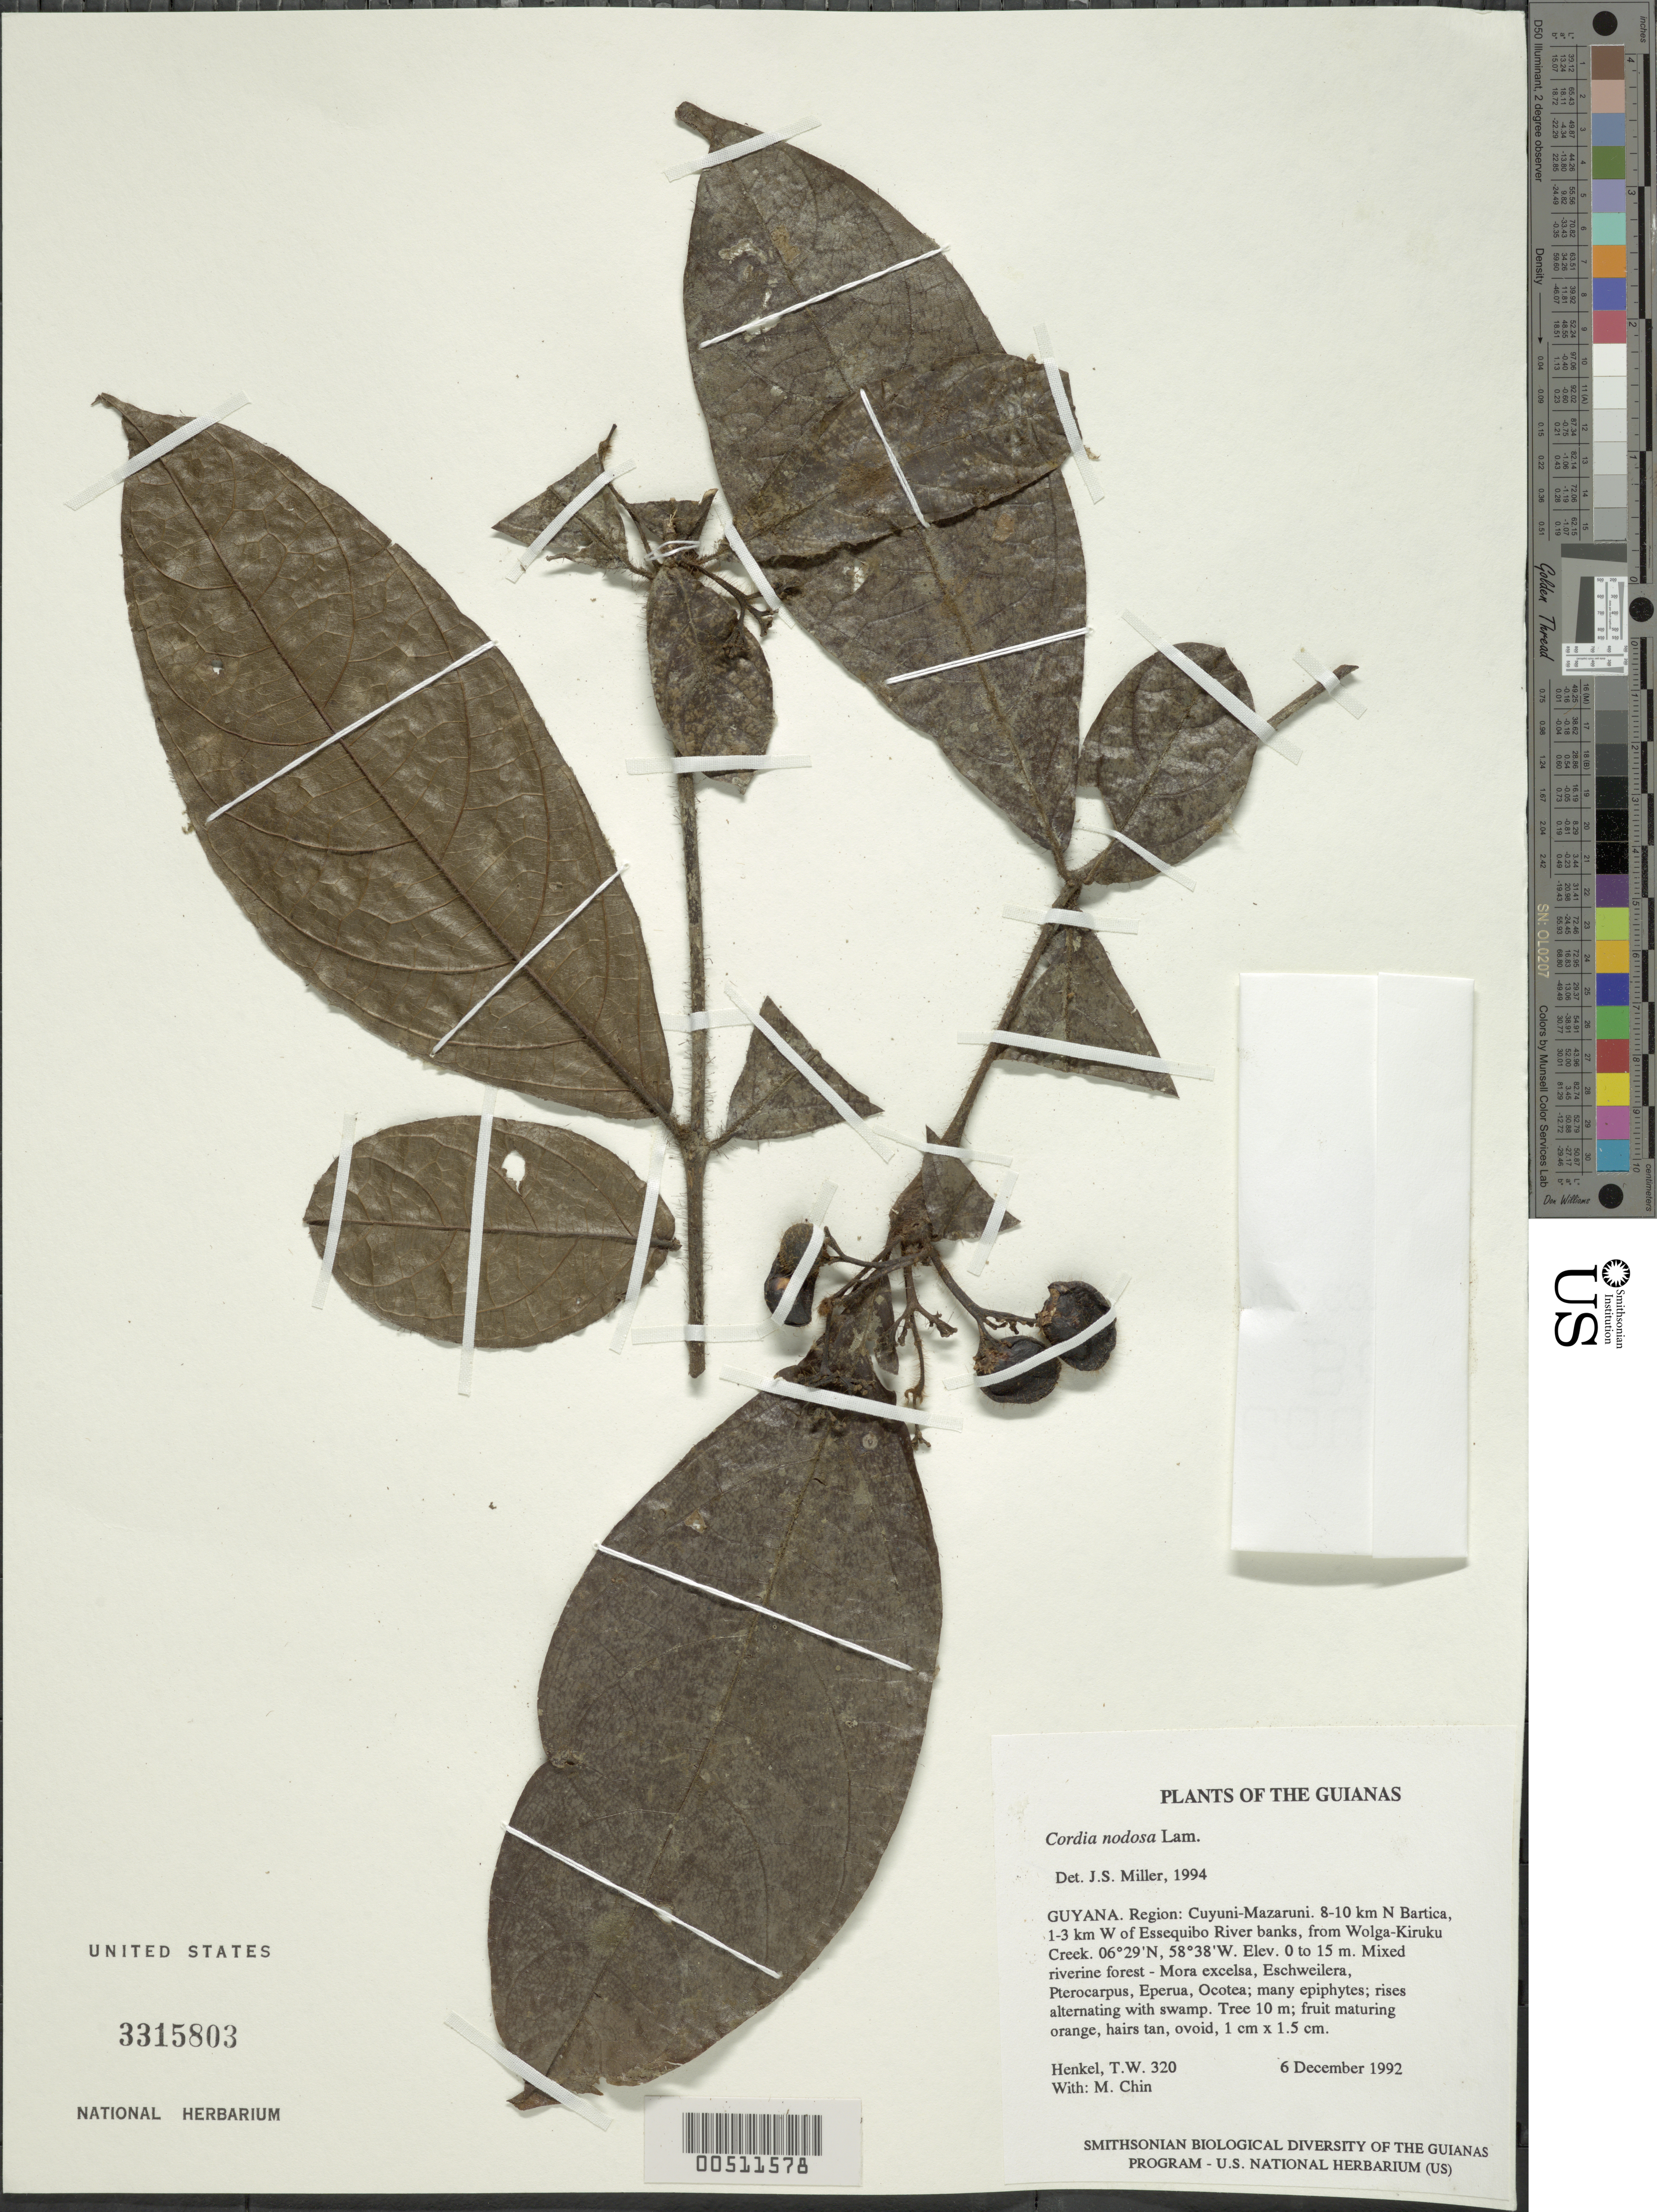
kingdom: Plantae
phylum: Tracheophyta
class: Magnoliopsida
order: Boraginales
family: Cordiaceae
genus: Cordia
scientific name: Cordia nodosa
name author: Lam.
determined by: Miller, James S., (MO), Missouri Botanical Garden (UNITED STATES)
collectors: T. Henkel & M. Chin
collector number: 320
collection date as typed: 6 December 1992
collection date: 1992-12-06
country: Guyana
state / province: Cuyuni-Mazaruni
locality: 8-10 km N Bartica, 1-3 km W of Essequibo River banks, from Wolga-Kiruku Creek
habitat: Mixed riverine forest - Mora excelsa, Eschweilera, Pterocarpus, Eperua, Ocotea; many epiphytes; rises alternating with swamp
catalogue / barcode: US 3315803